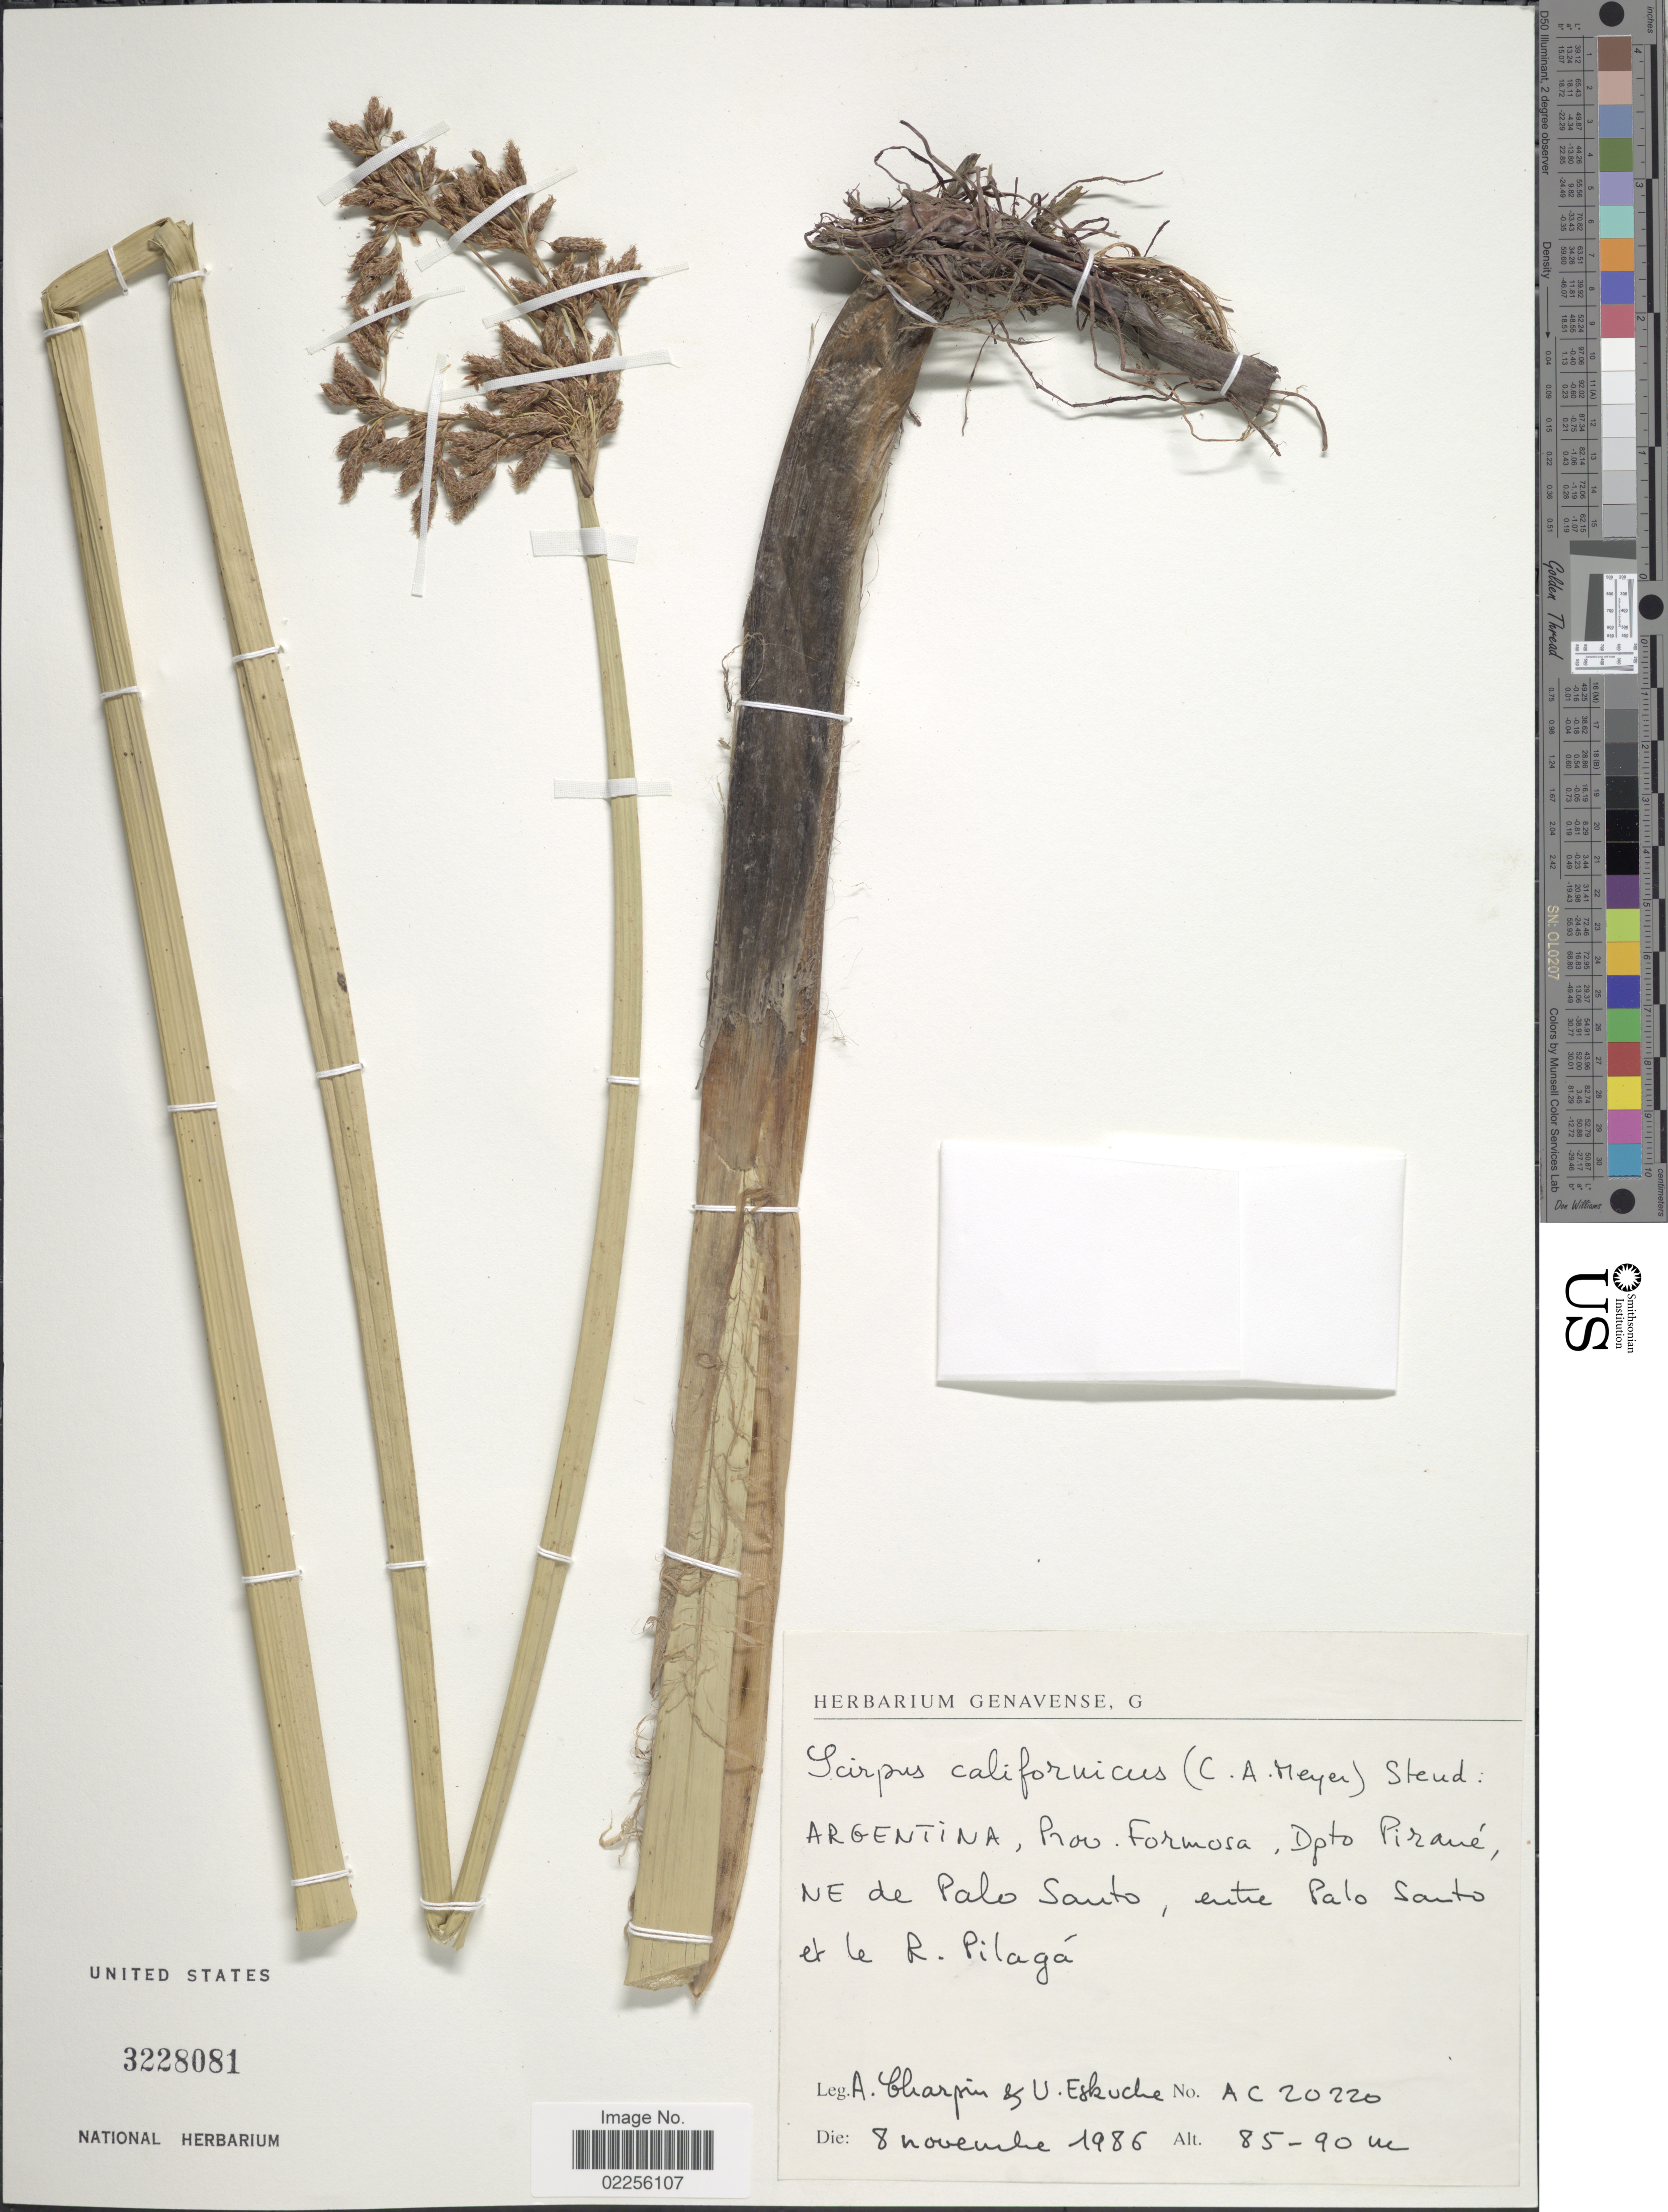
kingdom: Plantae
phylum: Tracheophyta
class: Liliopsida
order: Poales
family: Cyperaceae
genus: Schoenoplectus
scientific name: Schoenoplectus californicus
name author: (C.A. Mey.) Soják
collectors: A. Charpin & U. Eskuche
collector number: AC 20220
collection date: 1986-11-08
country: Argentina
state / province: Formosa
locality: Dpto Pirané, NE de Palo Santo, entre Palo Santo et le R. Pilagá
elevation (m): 85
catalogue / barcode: US 3228081